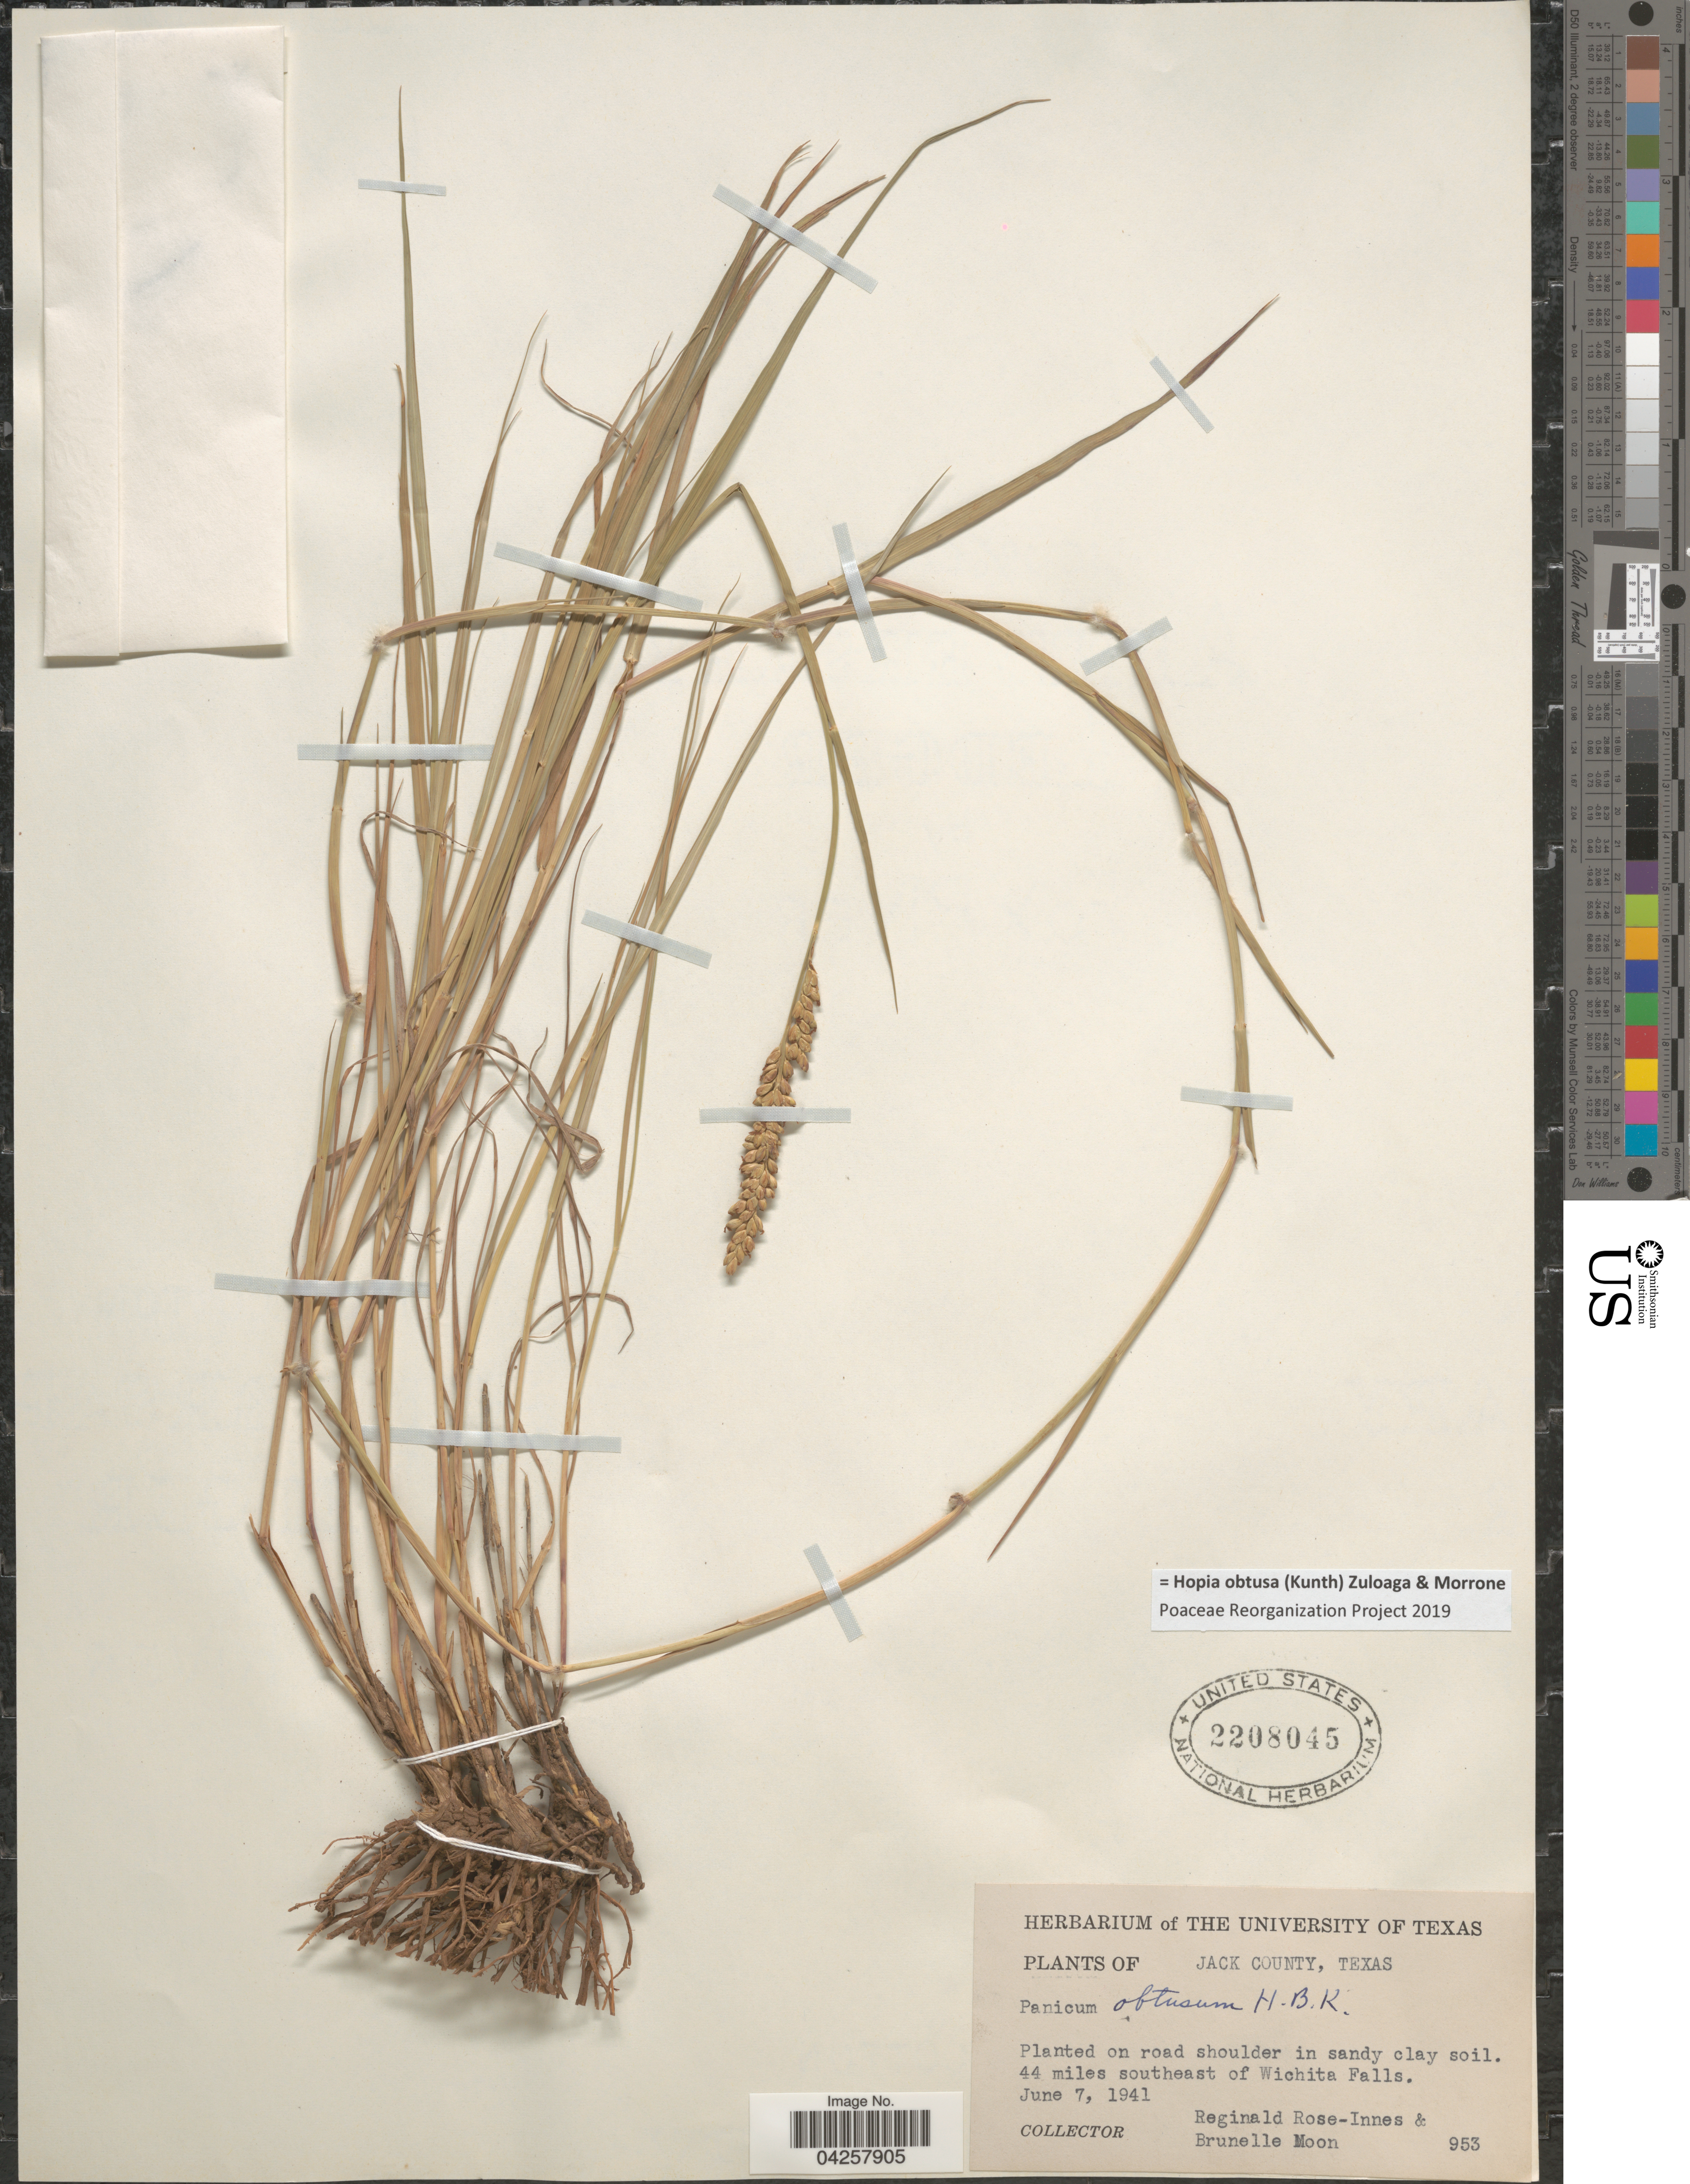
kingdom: Plantae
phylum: Tracheophyta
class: Liliopsida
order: Poales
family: Poaceae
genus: Hopia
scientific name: Hopia obtusa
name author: (Kunth) Zuloaga & Morrone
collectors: R. Rose-Innes & B. Moon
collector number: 953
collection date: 1941-06-07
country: United States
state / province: Texas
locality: Jack County. 44 miles southeast of Wichita Falls.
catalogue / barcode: US 2208045